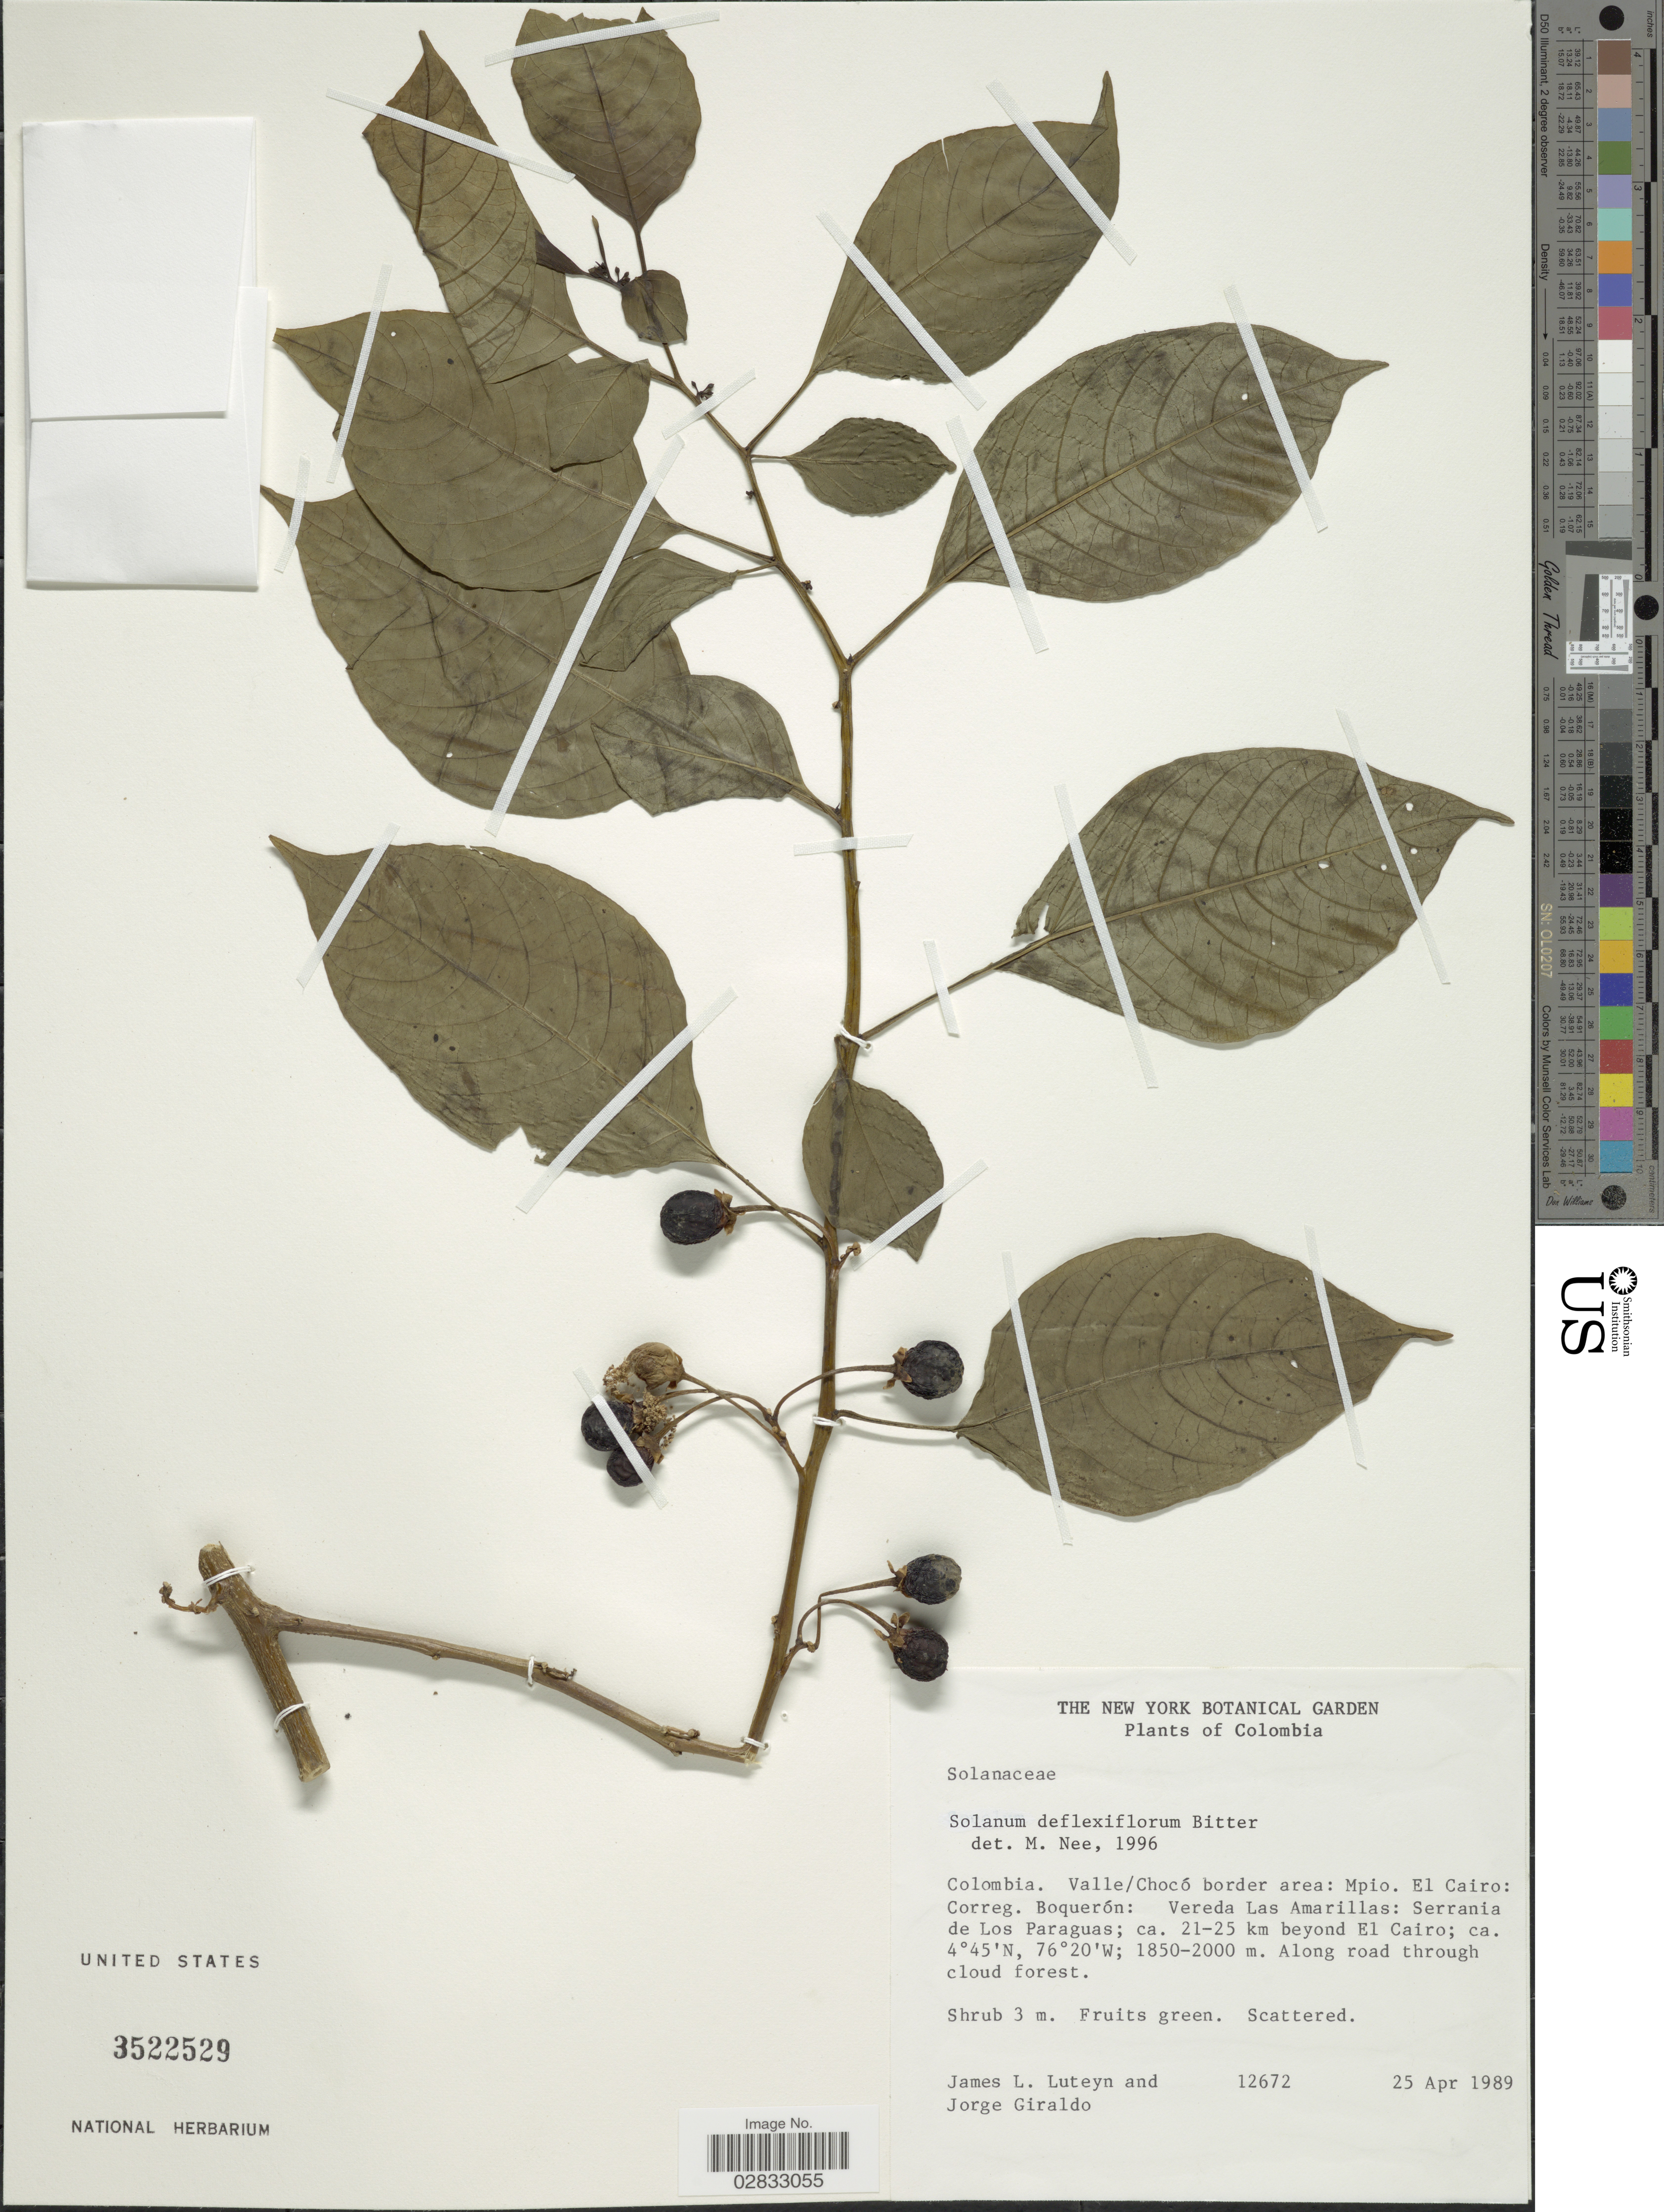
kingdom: Plantae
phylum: Tracheophyta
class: Magnoliopsida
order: Solanales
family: Solanaceae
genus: Solanum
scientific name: Solanum deflexiflorum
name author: Bitter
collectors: J. L. Luteyn & J. Giraldo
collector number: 12672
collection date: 1989-04-25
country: Colombia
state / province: Valle del Cauca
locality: Valle/Chocó border area: Mpio. El Cairo: Correg. Boquerón: Vereda Las Amarillas: Serrania de Los Paraguas; ca. 21-25 km beyond El Cairo.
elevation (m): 1850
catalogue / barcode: US 3522529